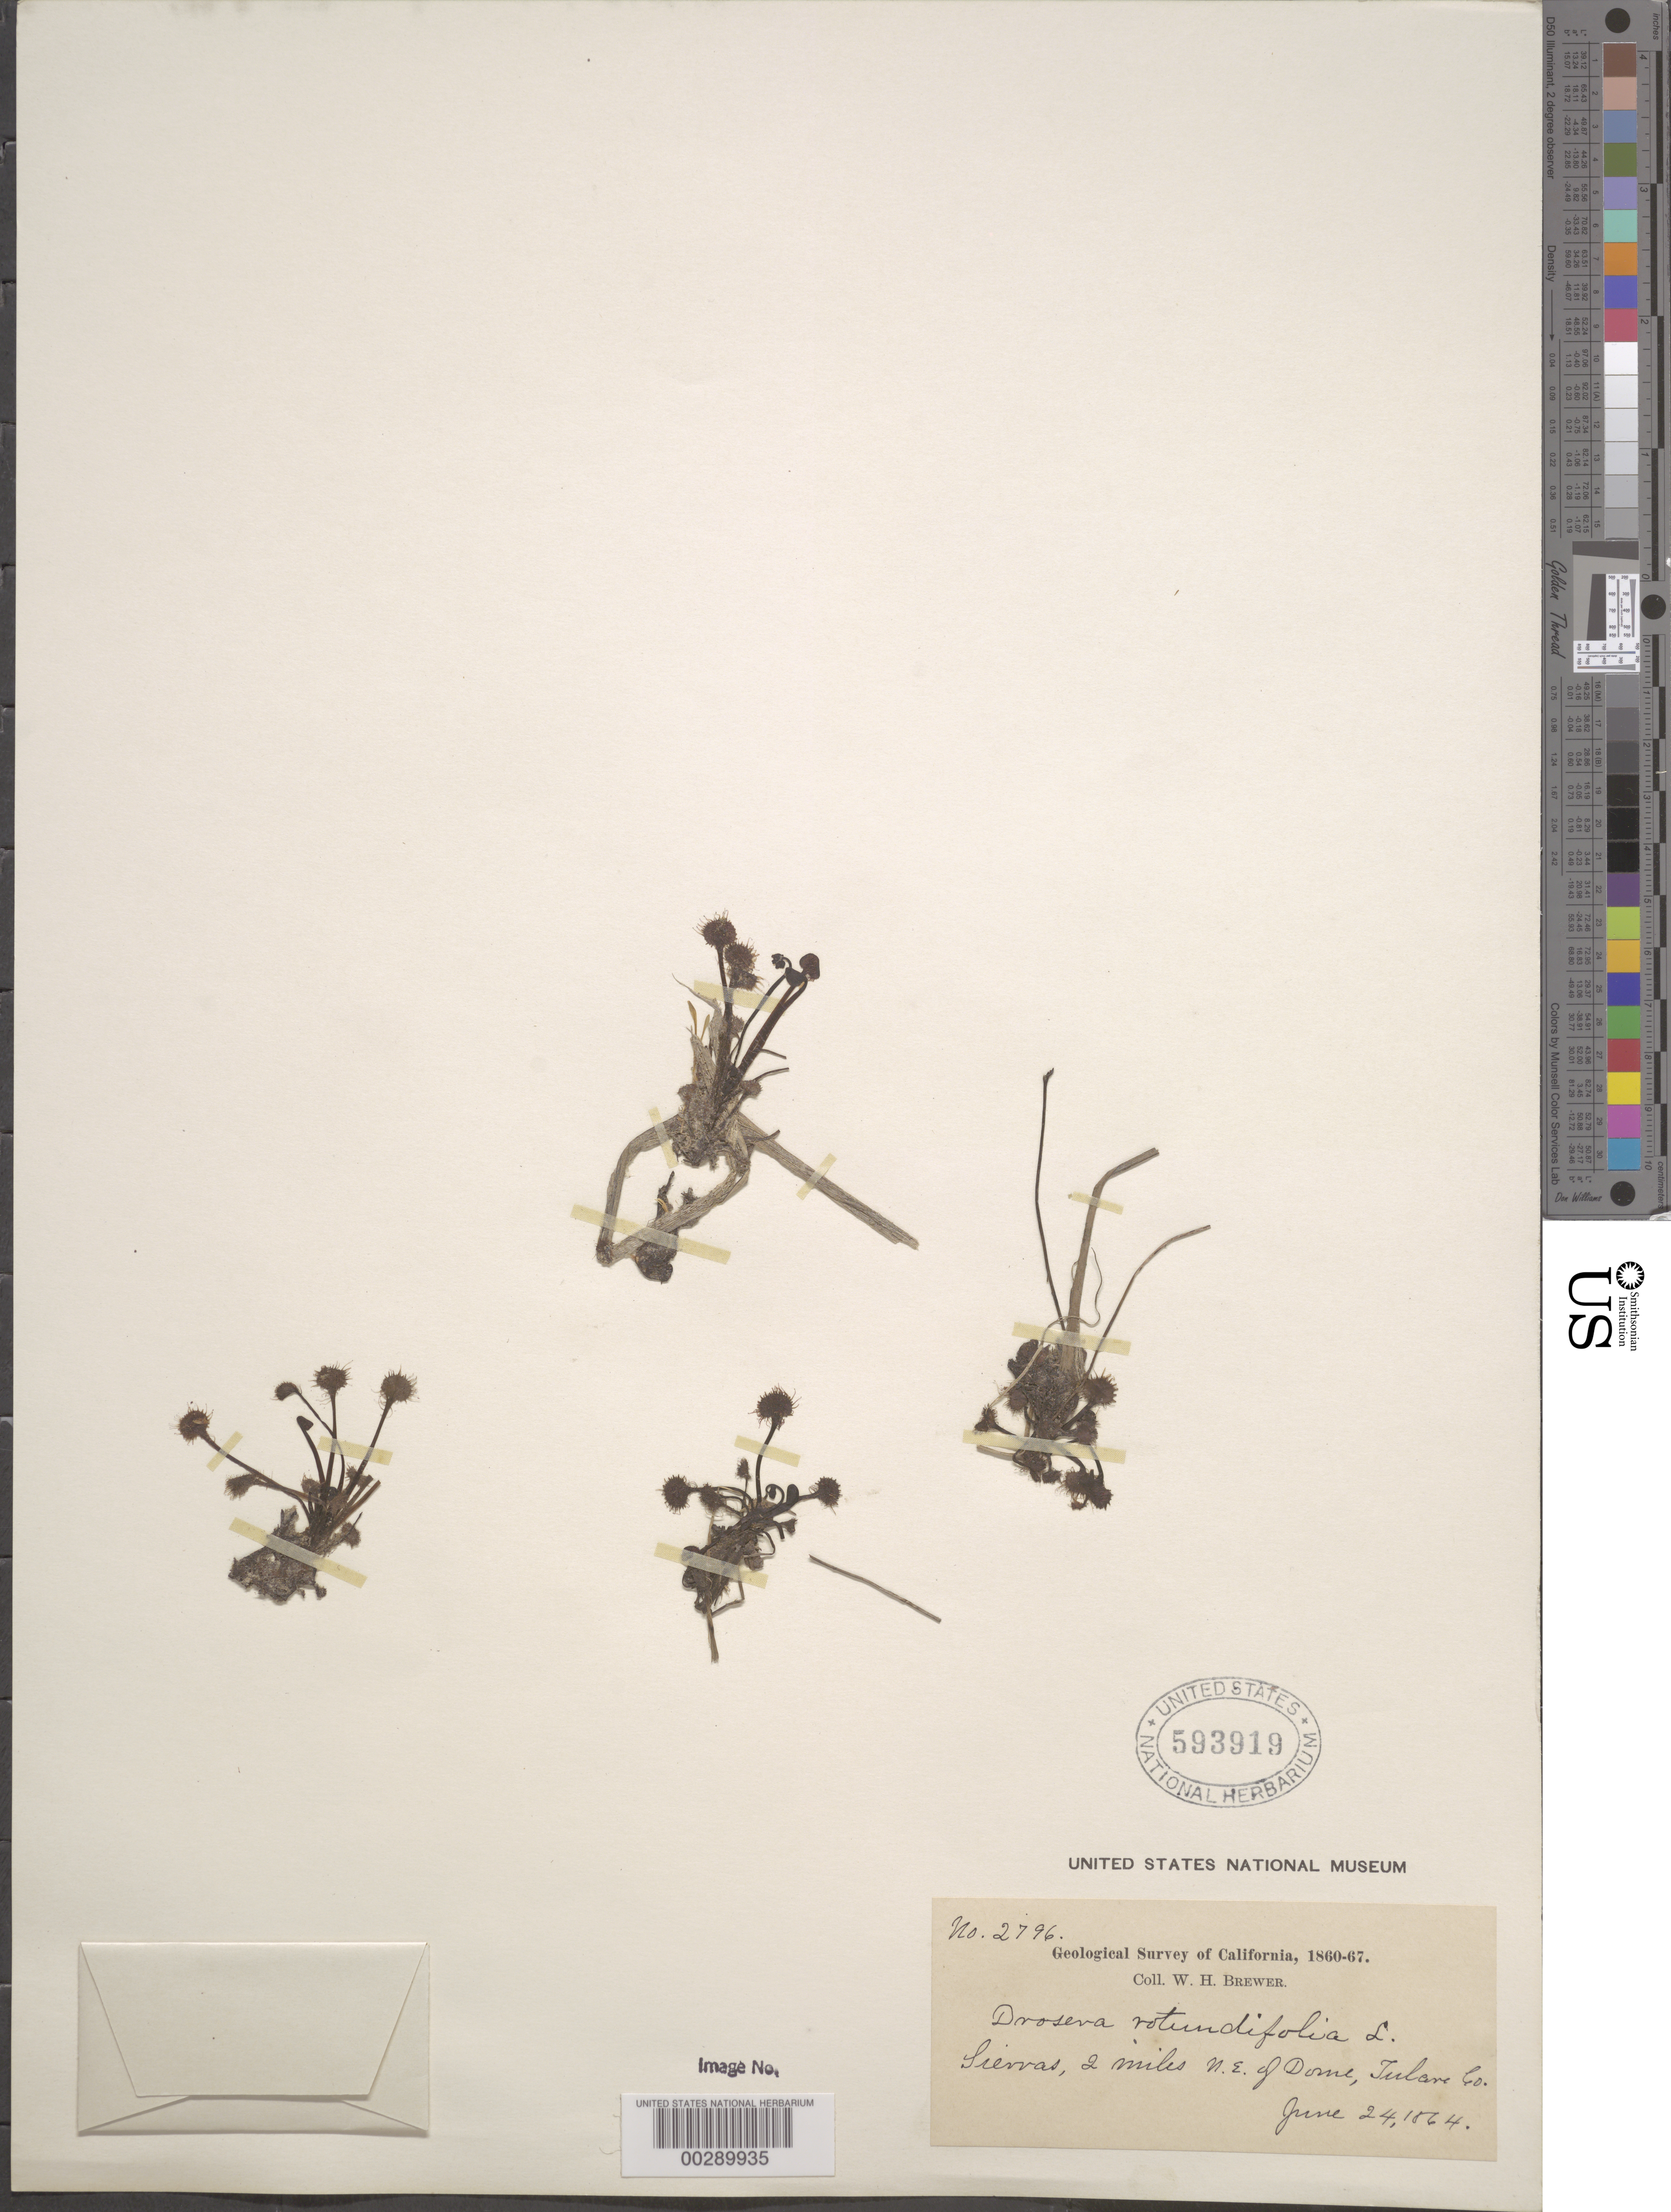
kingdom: Plantae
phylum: Tracheophyta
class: Magnoliopsida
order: Caryophyllales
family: Droseraceae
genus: Drosera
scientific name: Drosera rotundifolia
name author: L.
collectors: W. H. Brewer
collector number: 2796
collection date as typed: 24 Jun 1864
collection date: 1864-06-24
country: United States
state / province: California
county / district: Tulare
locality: Sierras, ne of dome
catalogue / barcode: US 593919